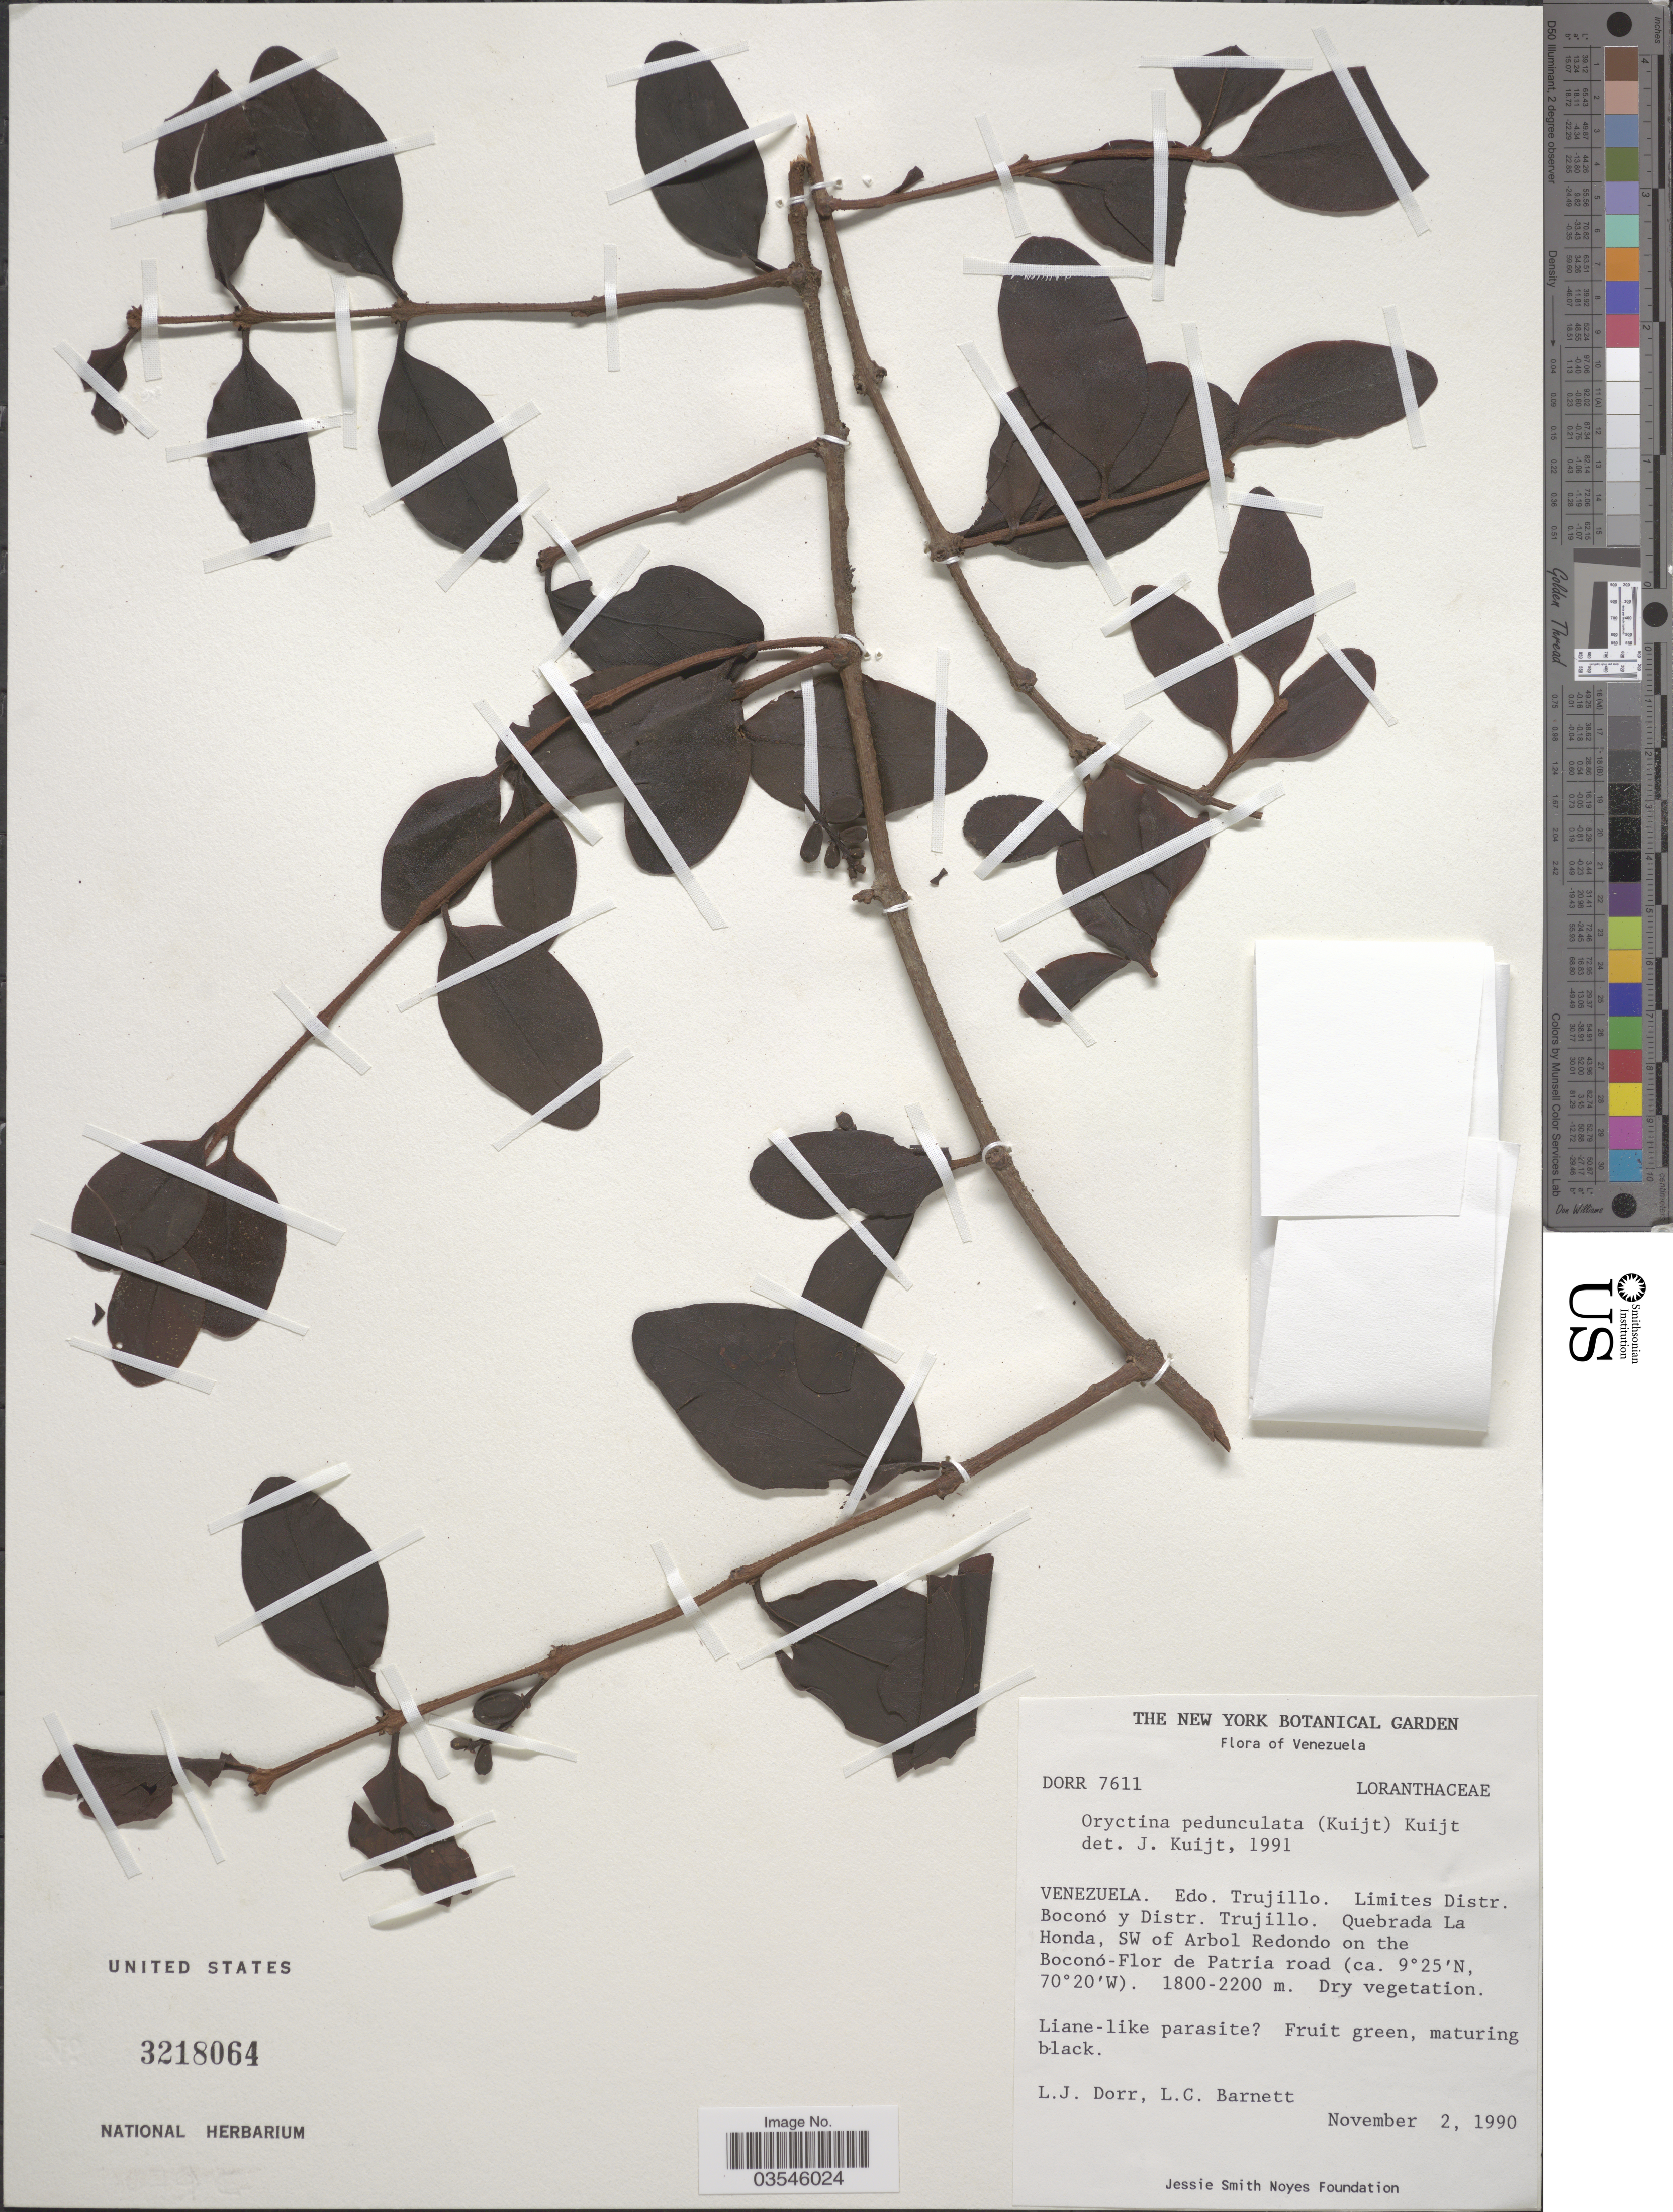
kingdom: Plantae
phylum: Tracheophyta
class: Magnoliopsida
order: Santalales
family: Loranthaceae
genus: Oryctina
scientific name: Oryctina pedunculata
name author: (Kuijt) Kuijt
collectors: L. J. Dorr & L. C. Barnett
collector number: DORR 7611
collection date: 1990-11-02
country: Venezuela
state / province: Trujillo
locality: Limites Distr. Boconó y Distr. Trujillo. Quebrada La Honda, SW of Arbol Redondo on the Boconó-Flor de Patria road.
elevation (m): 1800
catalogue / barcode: US 3218064